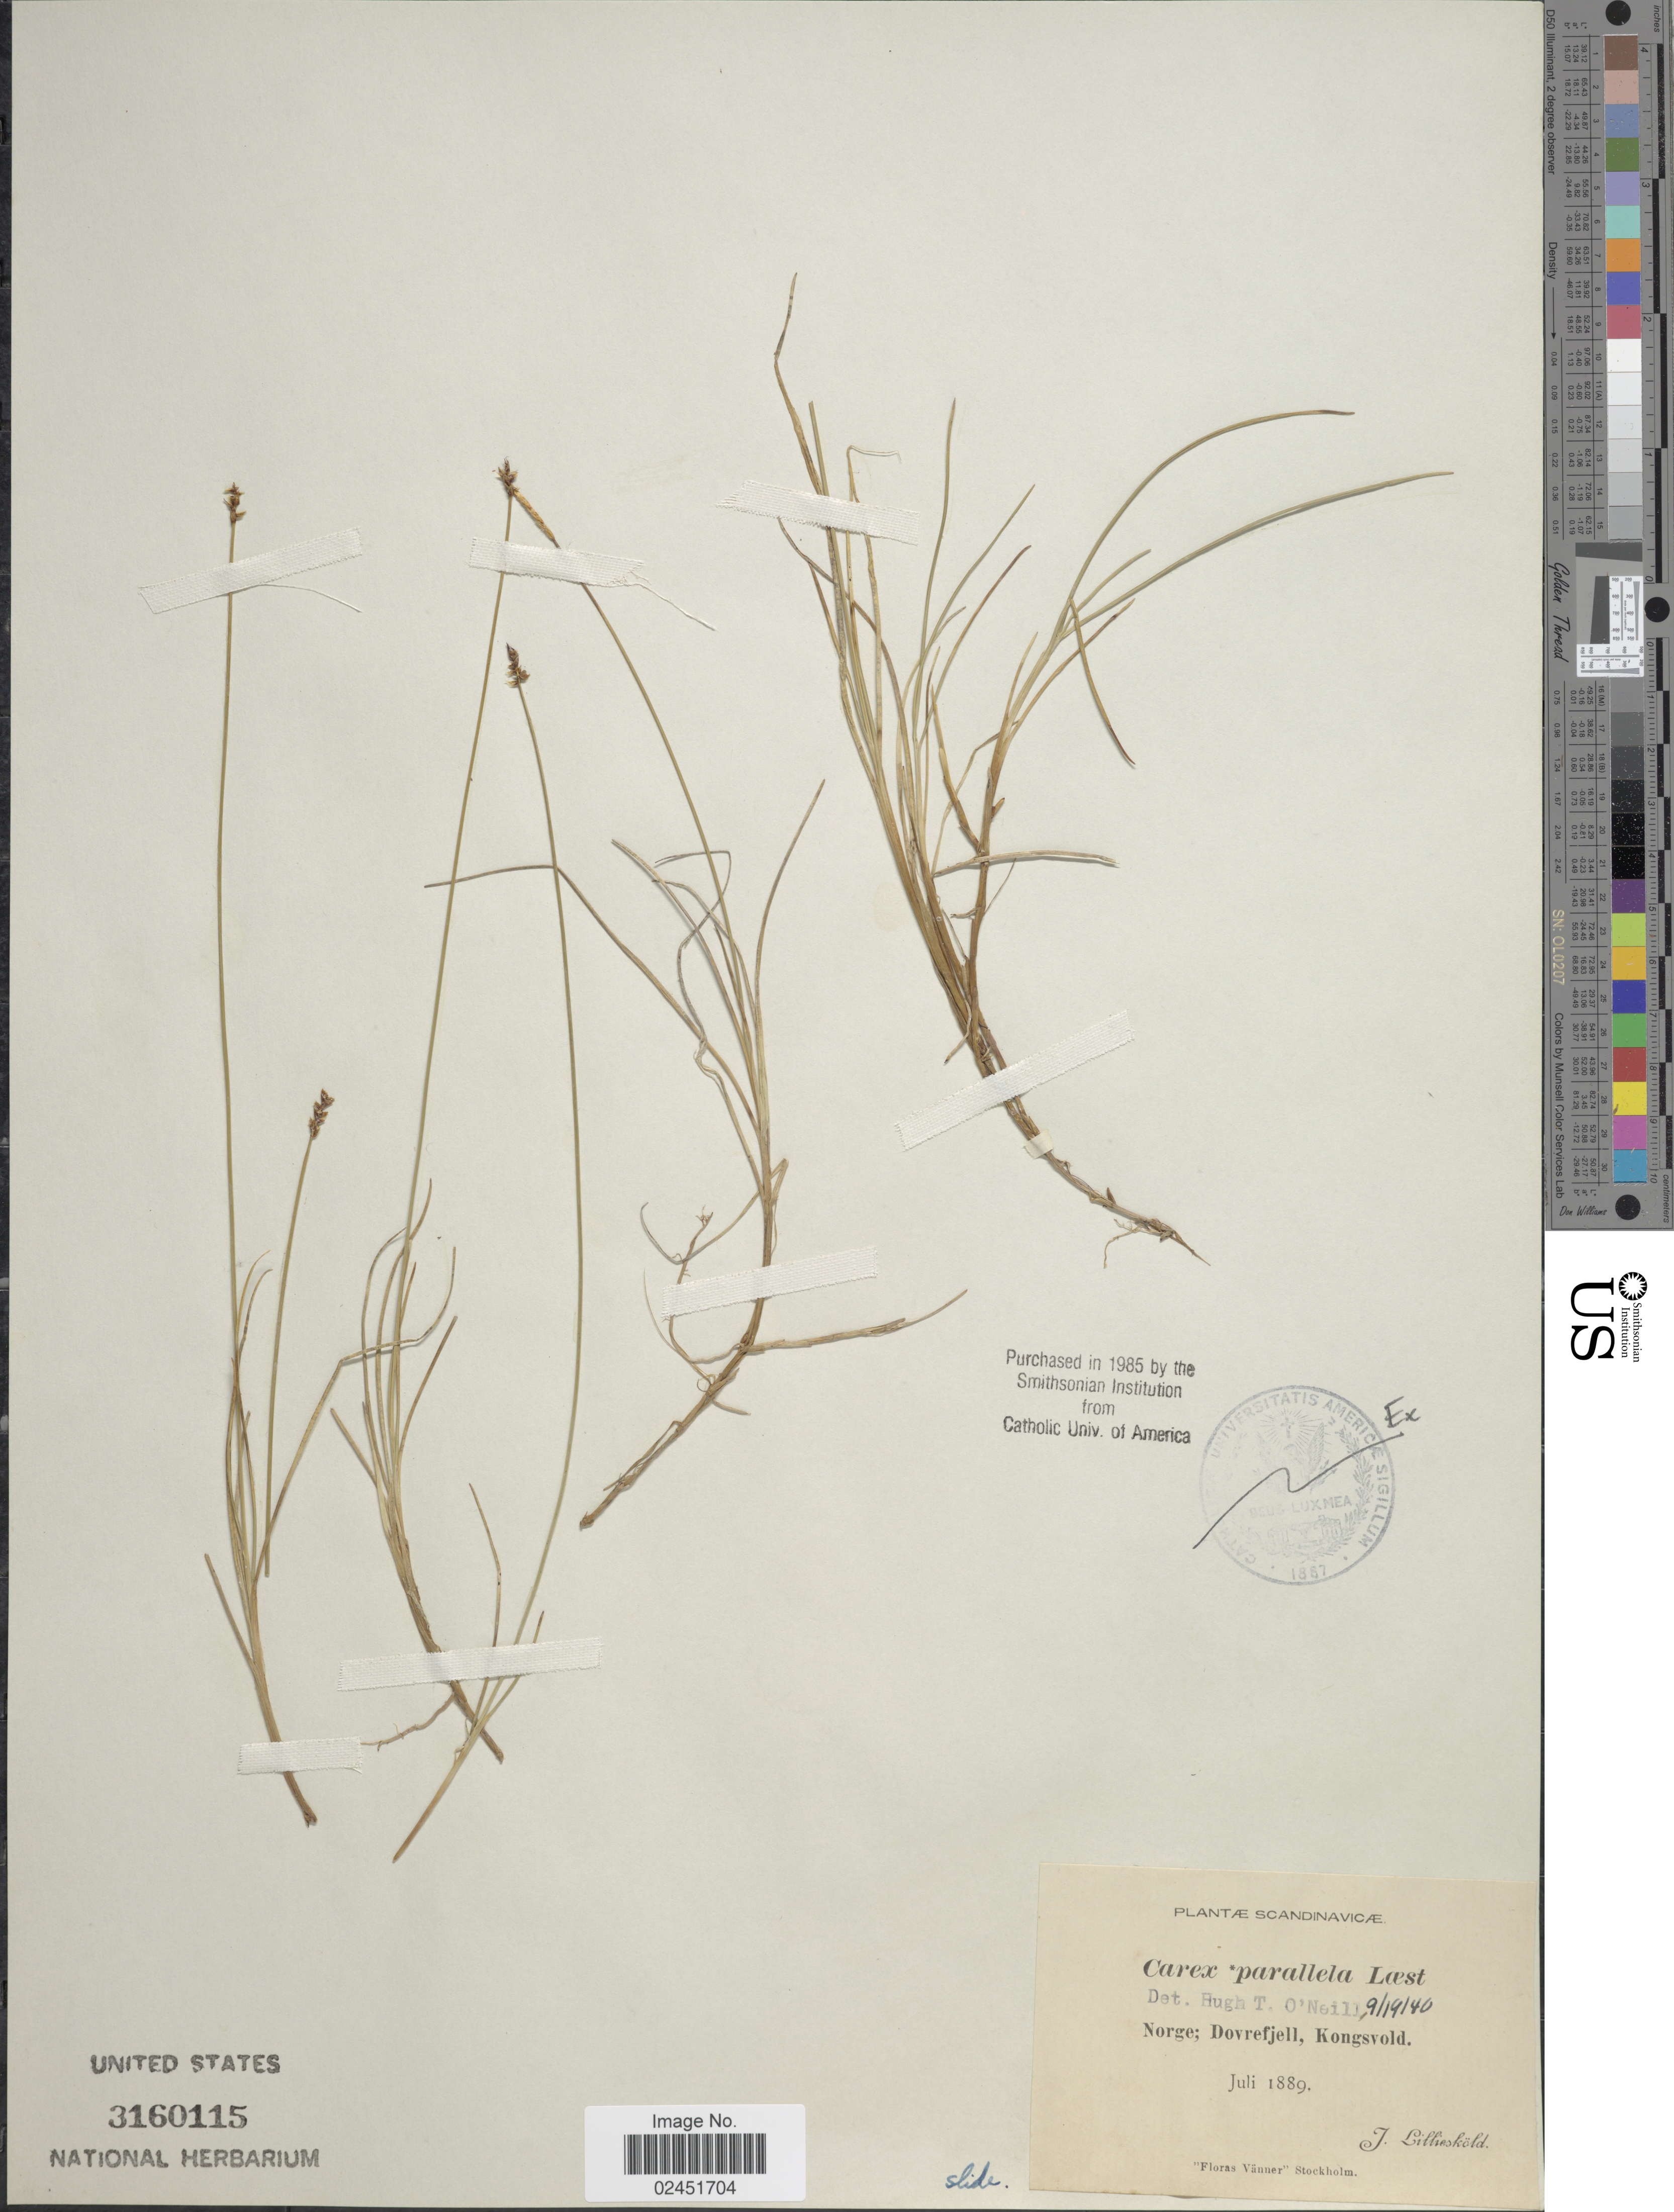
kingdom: Plantae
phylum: Tracheophyta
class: Liliopsida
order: Poales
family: Cyperaceae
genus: Carex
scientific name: Carex parallela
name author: (Laest.) Sommerf.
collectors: J. Lillieskold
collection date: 1889-07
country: Norway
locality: Scandinavicae. Norge; Dovrefjell, Kongsvold. "Vanner"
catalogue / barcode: US 3160115